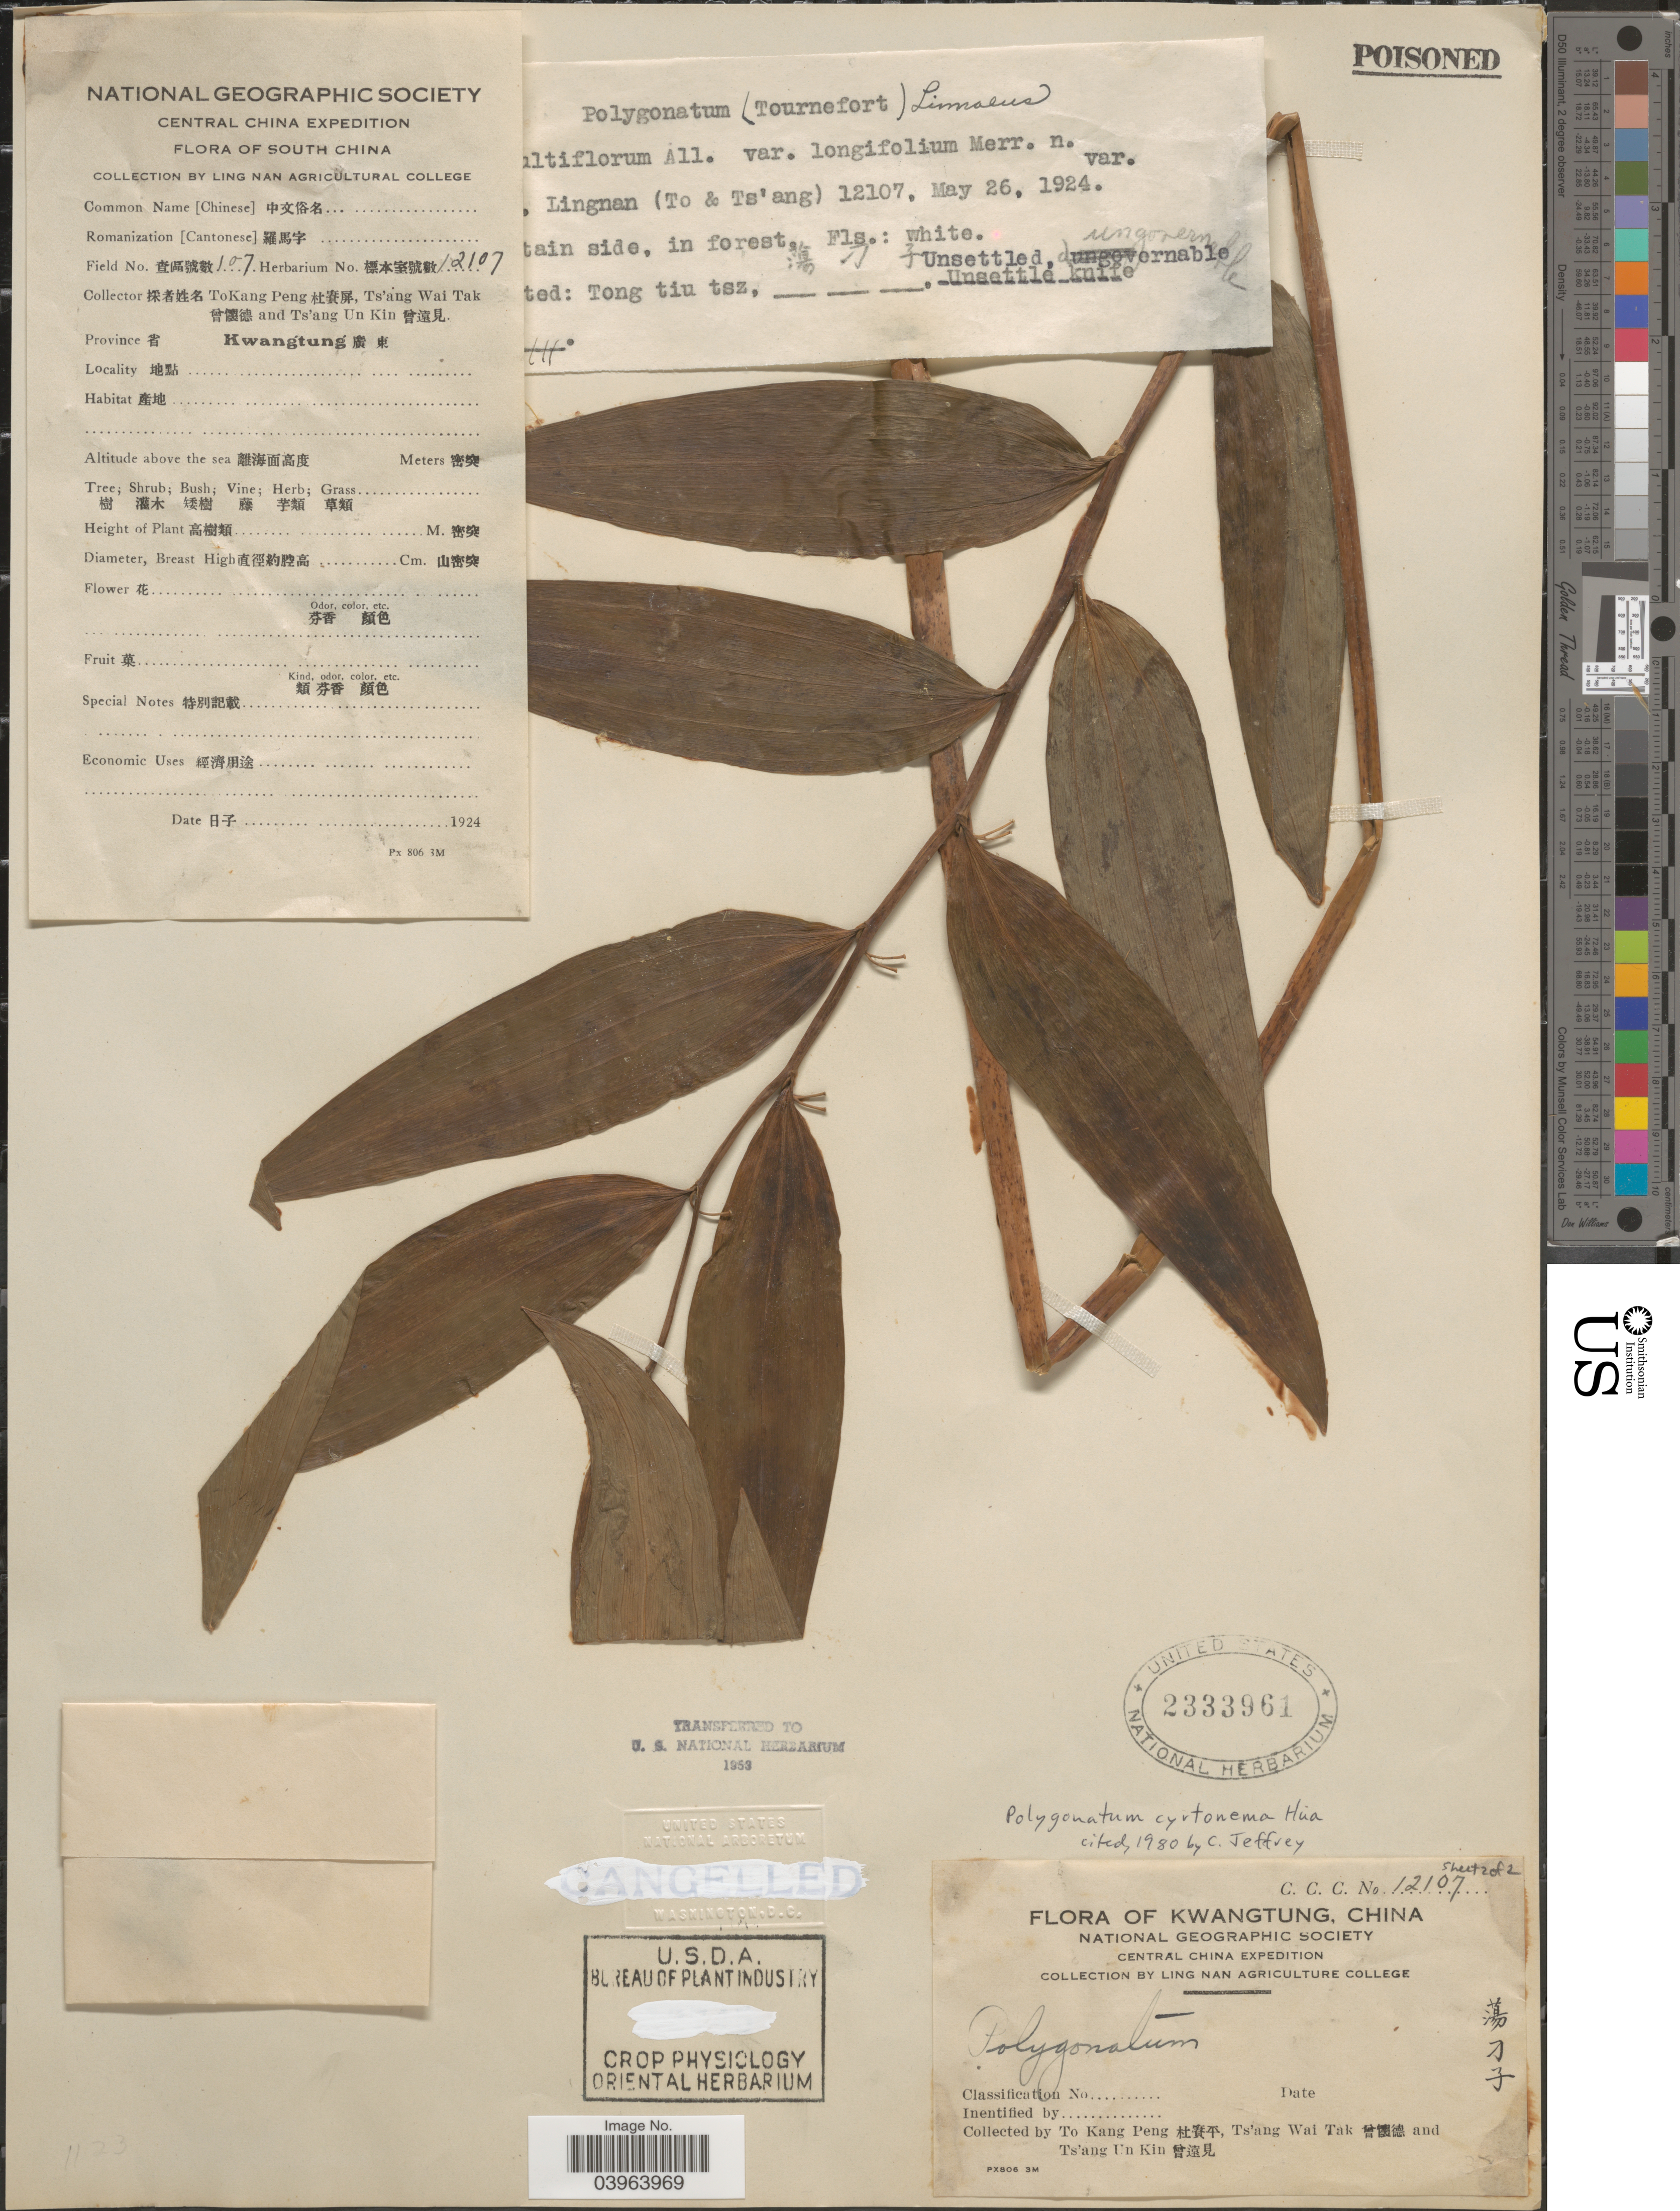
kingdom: Plantae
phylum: Tracheophyta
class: Liliopsida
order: Asparagales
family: Asparagaceae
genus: Polygonatum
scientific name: Polygonatum cyrtonema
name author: Hua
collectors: T. K. Peng, W. T. Tsang & Ts' Ang Un Kin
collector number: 12107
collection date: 1924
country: China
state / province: Guangdong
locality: Kwangtung. South China. Kwangtung.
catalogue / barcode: US 2333961